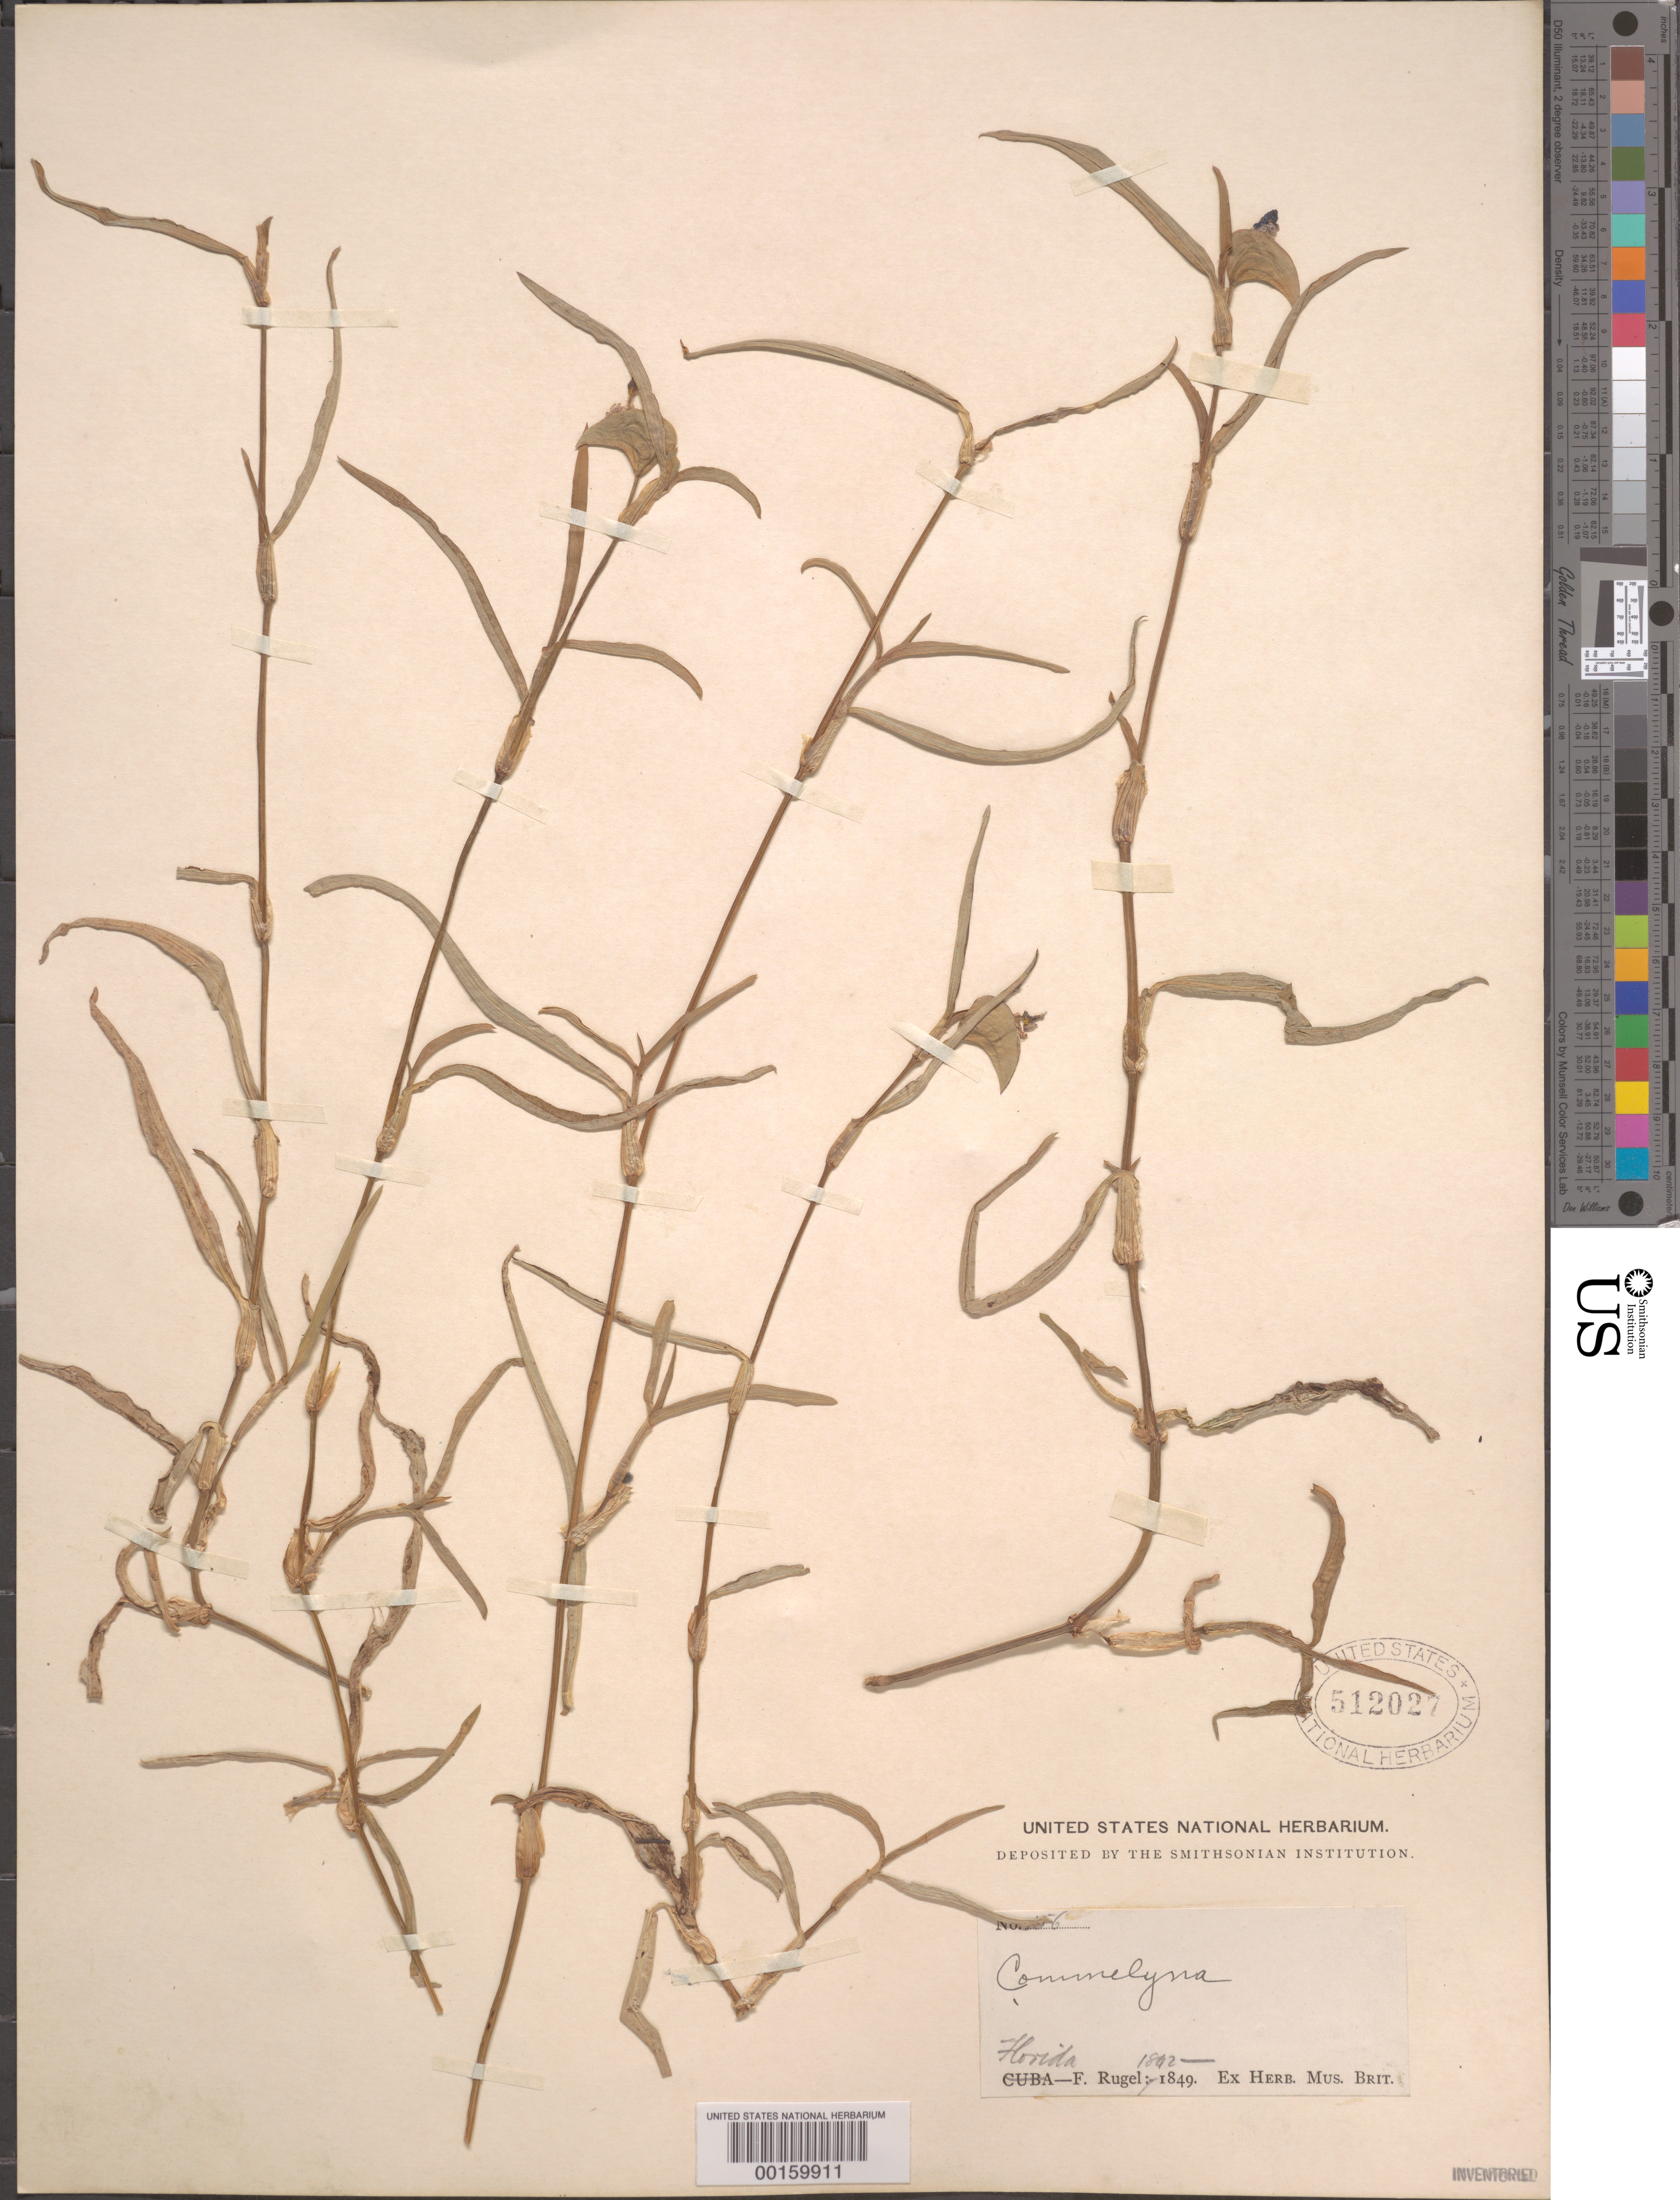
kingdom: Plantae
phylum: Tracheophyta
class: Liliopsida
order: Commelinales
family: Commelinaceae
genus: Commelina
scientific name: Commelina erecta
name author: L.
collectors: F. Rugel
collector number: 156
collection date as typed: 1842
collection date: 1842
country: United States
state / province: Florida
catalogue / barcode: US 512027